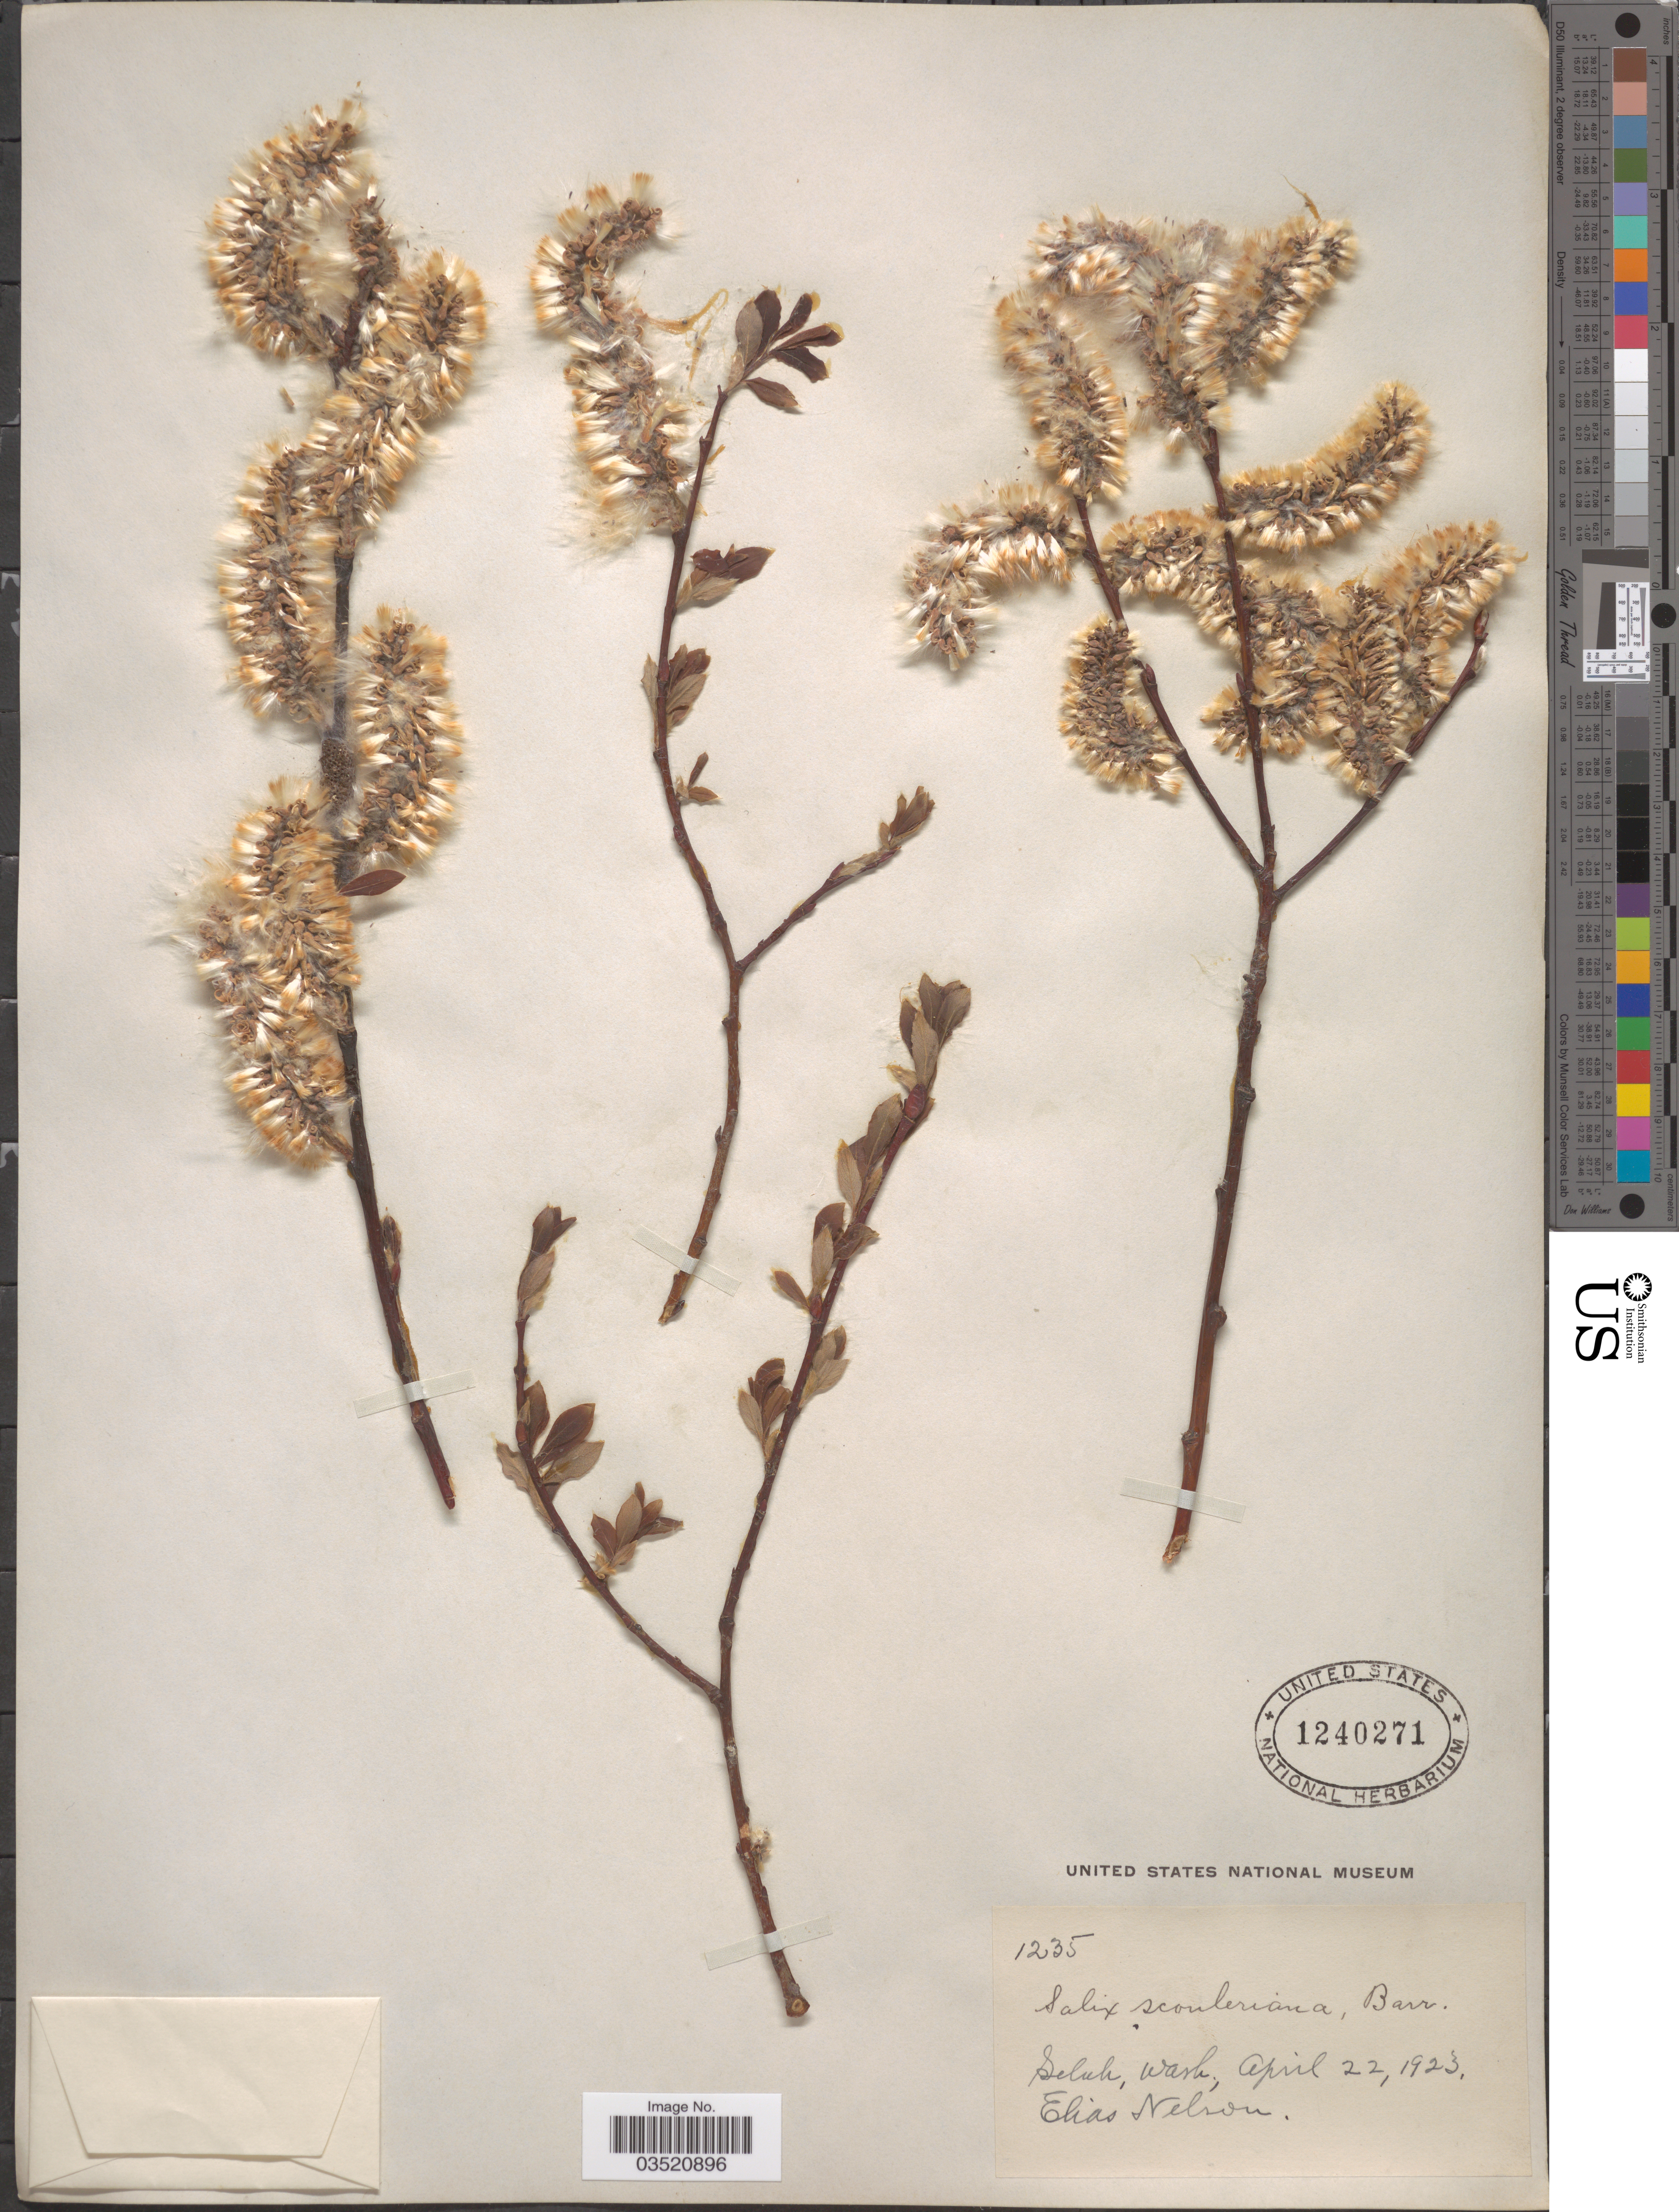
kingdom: Plantae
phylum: Tracheophyta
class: Magnoliopsida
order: Malpighiales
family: Salicaceae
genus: Salix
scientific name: Salix scouleriana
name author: Barratt ex Hook.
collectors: E. Nelson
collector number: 1235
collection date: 1923-04-22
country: United States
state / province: Washington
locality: Selah.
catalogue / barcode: US 1240271